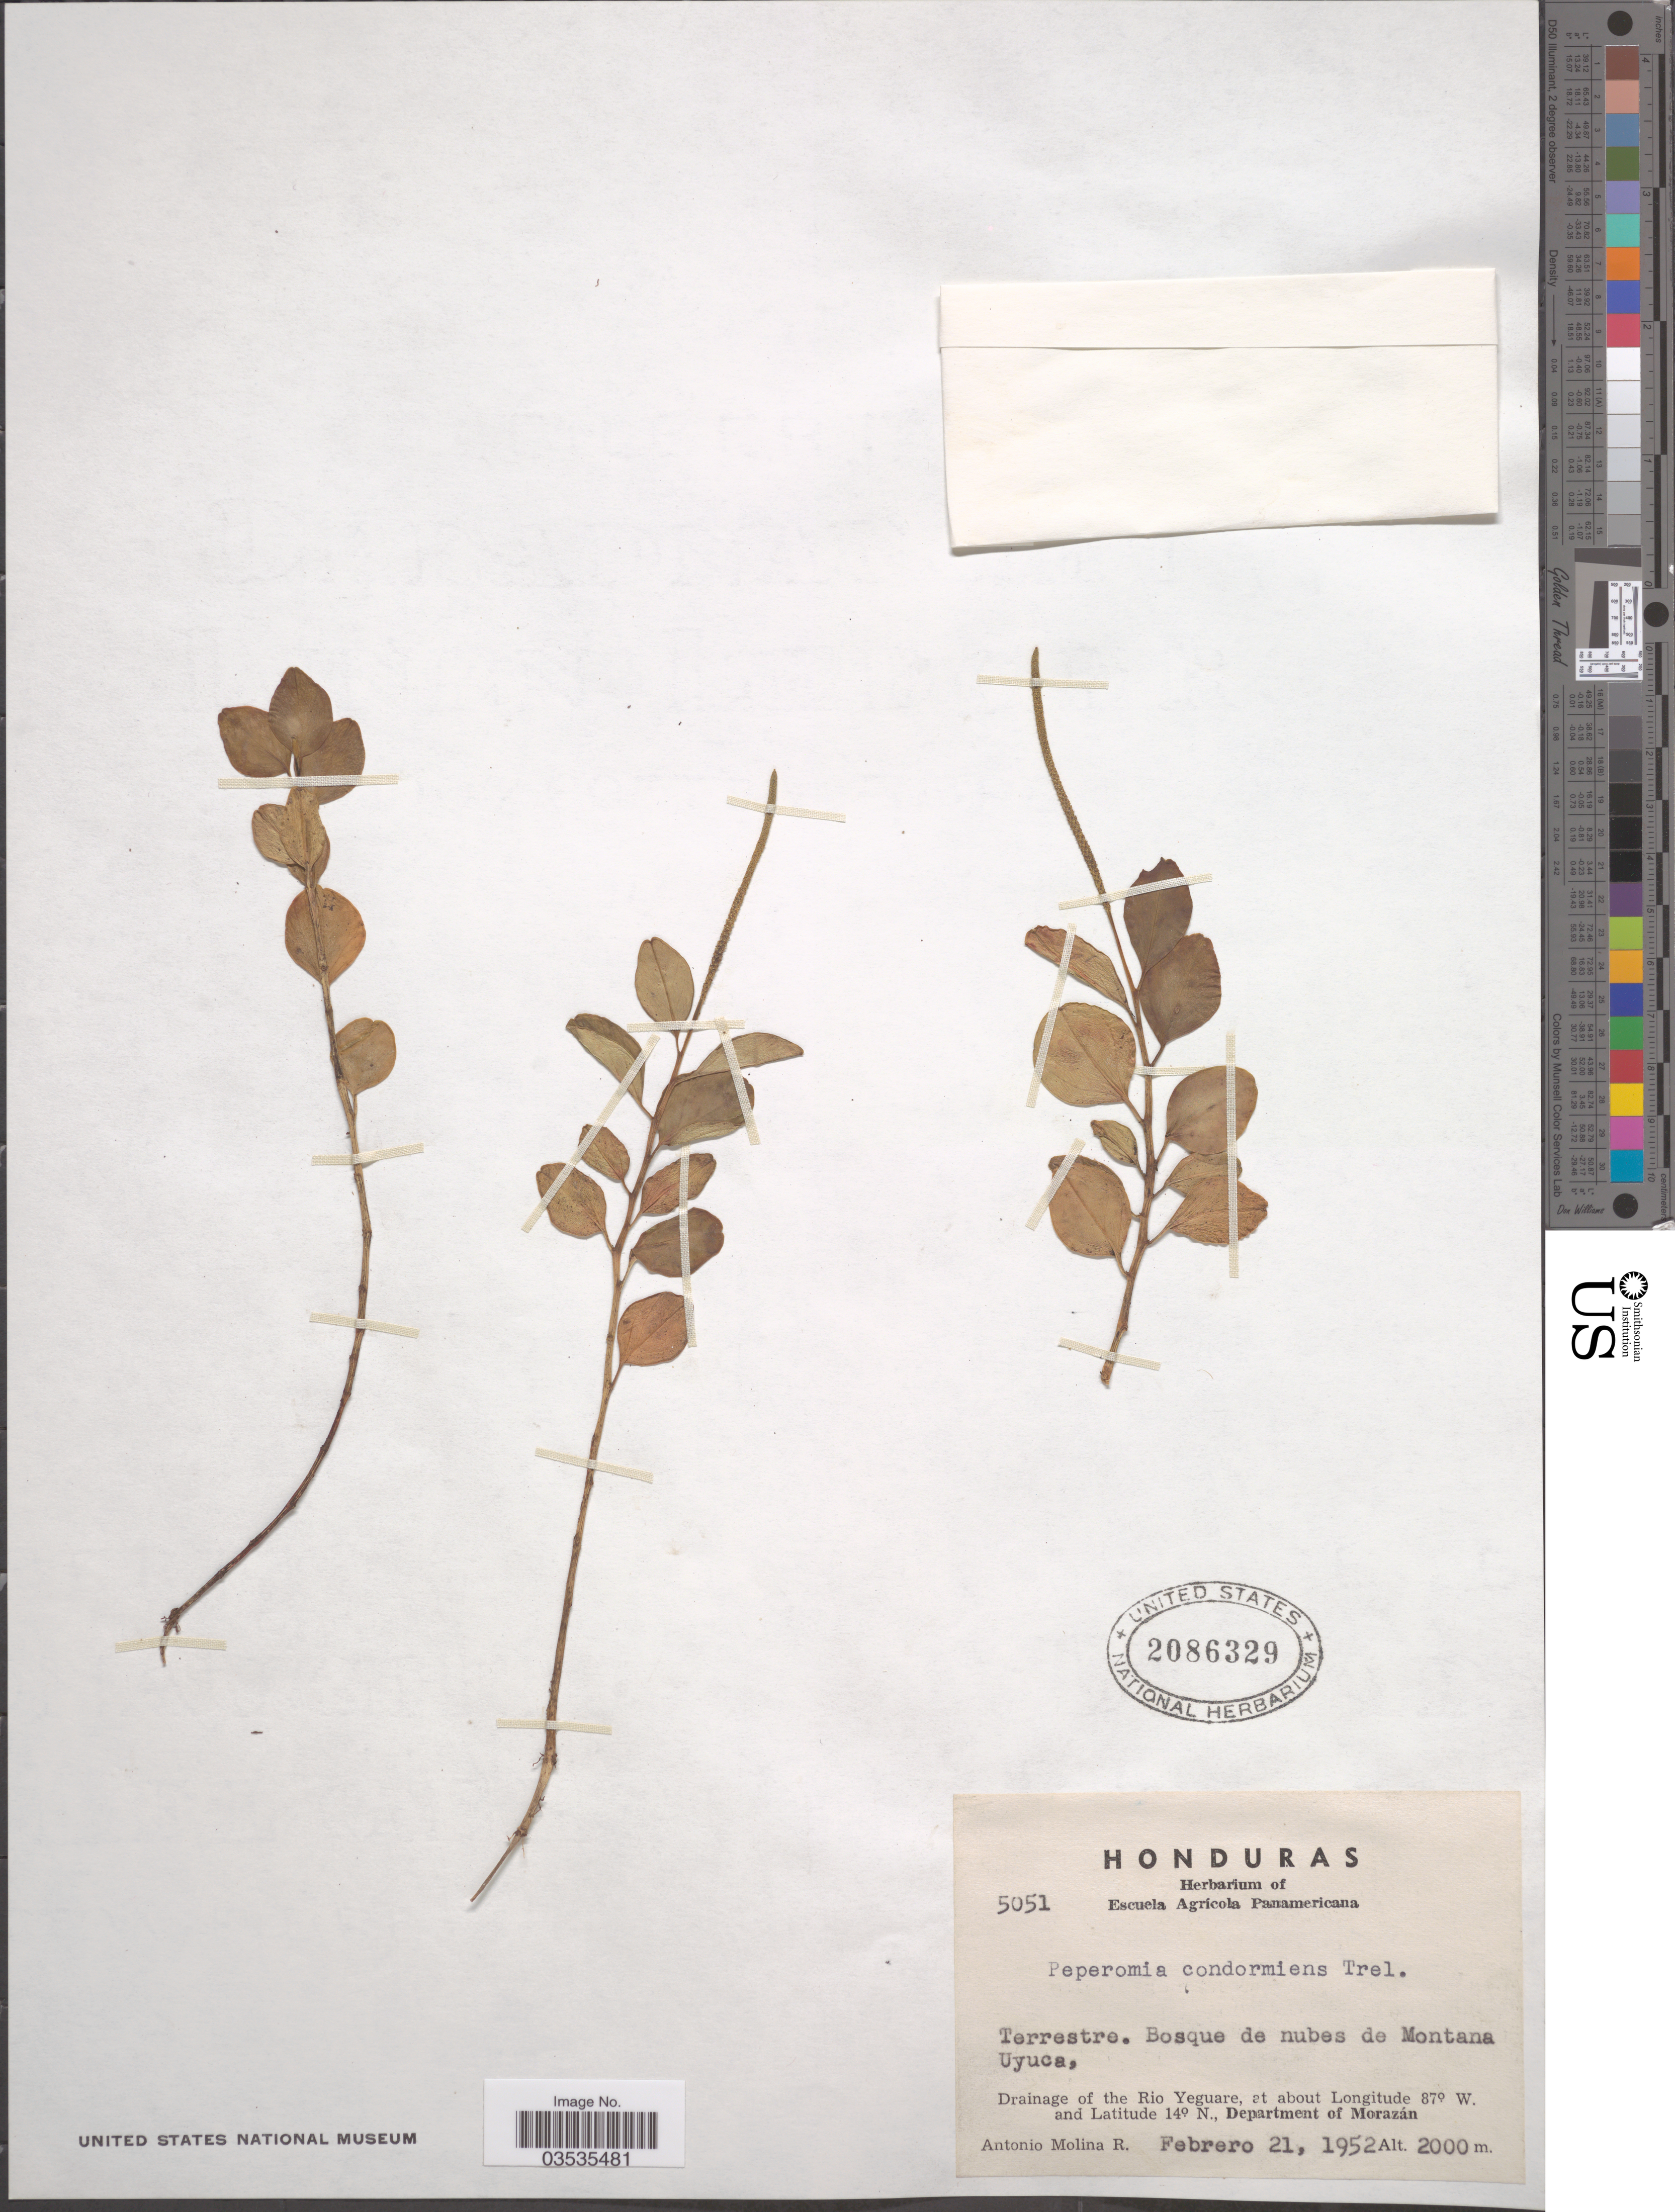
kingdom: Plantae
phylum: Tracheophyta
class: Magnoliopsida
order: Piperales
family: Piperaceae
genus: Peperomia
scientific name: Peperomia tenuipes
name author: Trel.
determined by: Jiménez, José Estaban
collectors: A. Molina R.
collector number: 5051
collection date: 1952-02-21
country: Honduras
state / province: Fco. Morazán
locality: Bosque de nubes de Montana Uyuca, Drainage of the Rio Yeguare, Department of Morazán.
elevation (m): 2000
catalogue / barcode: US 2086329